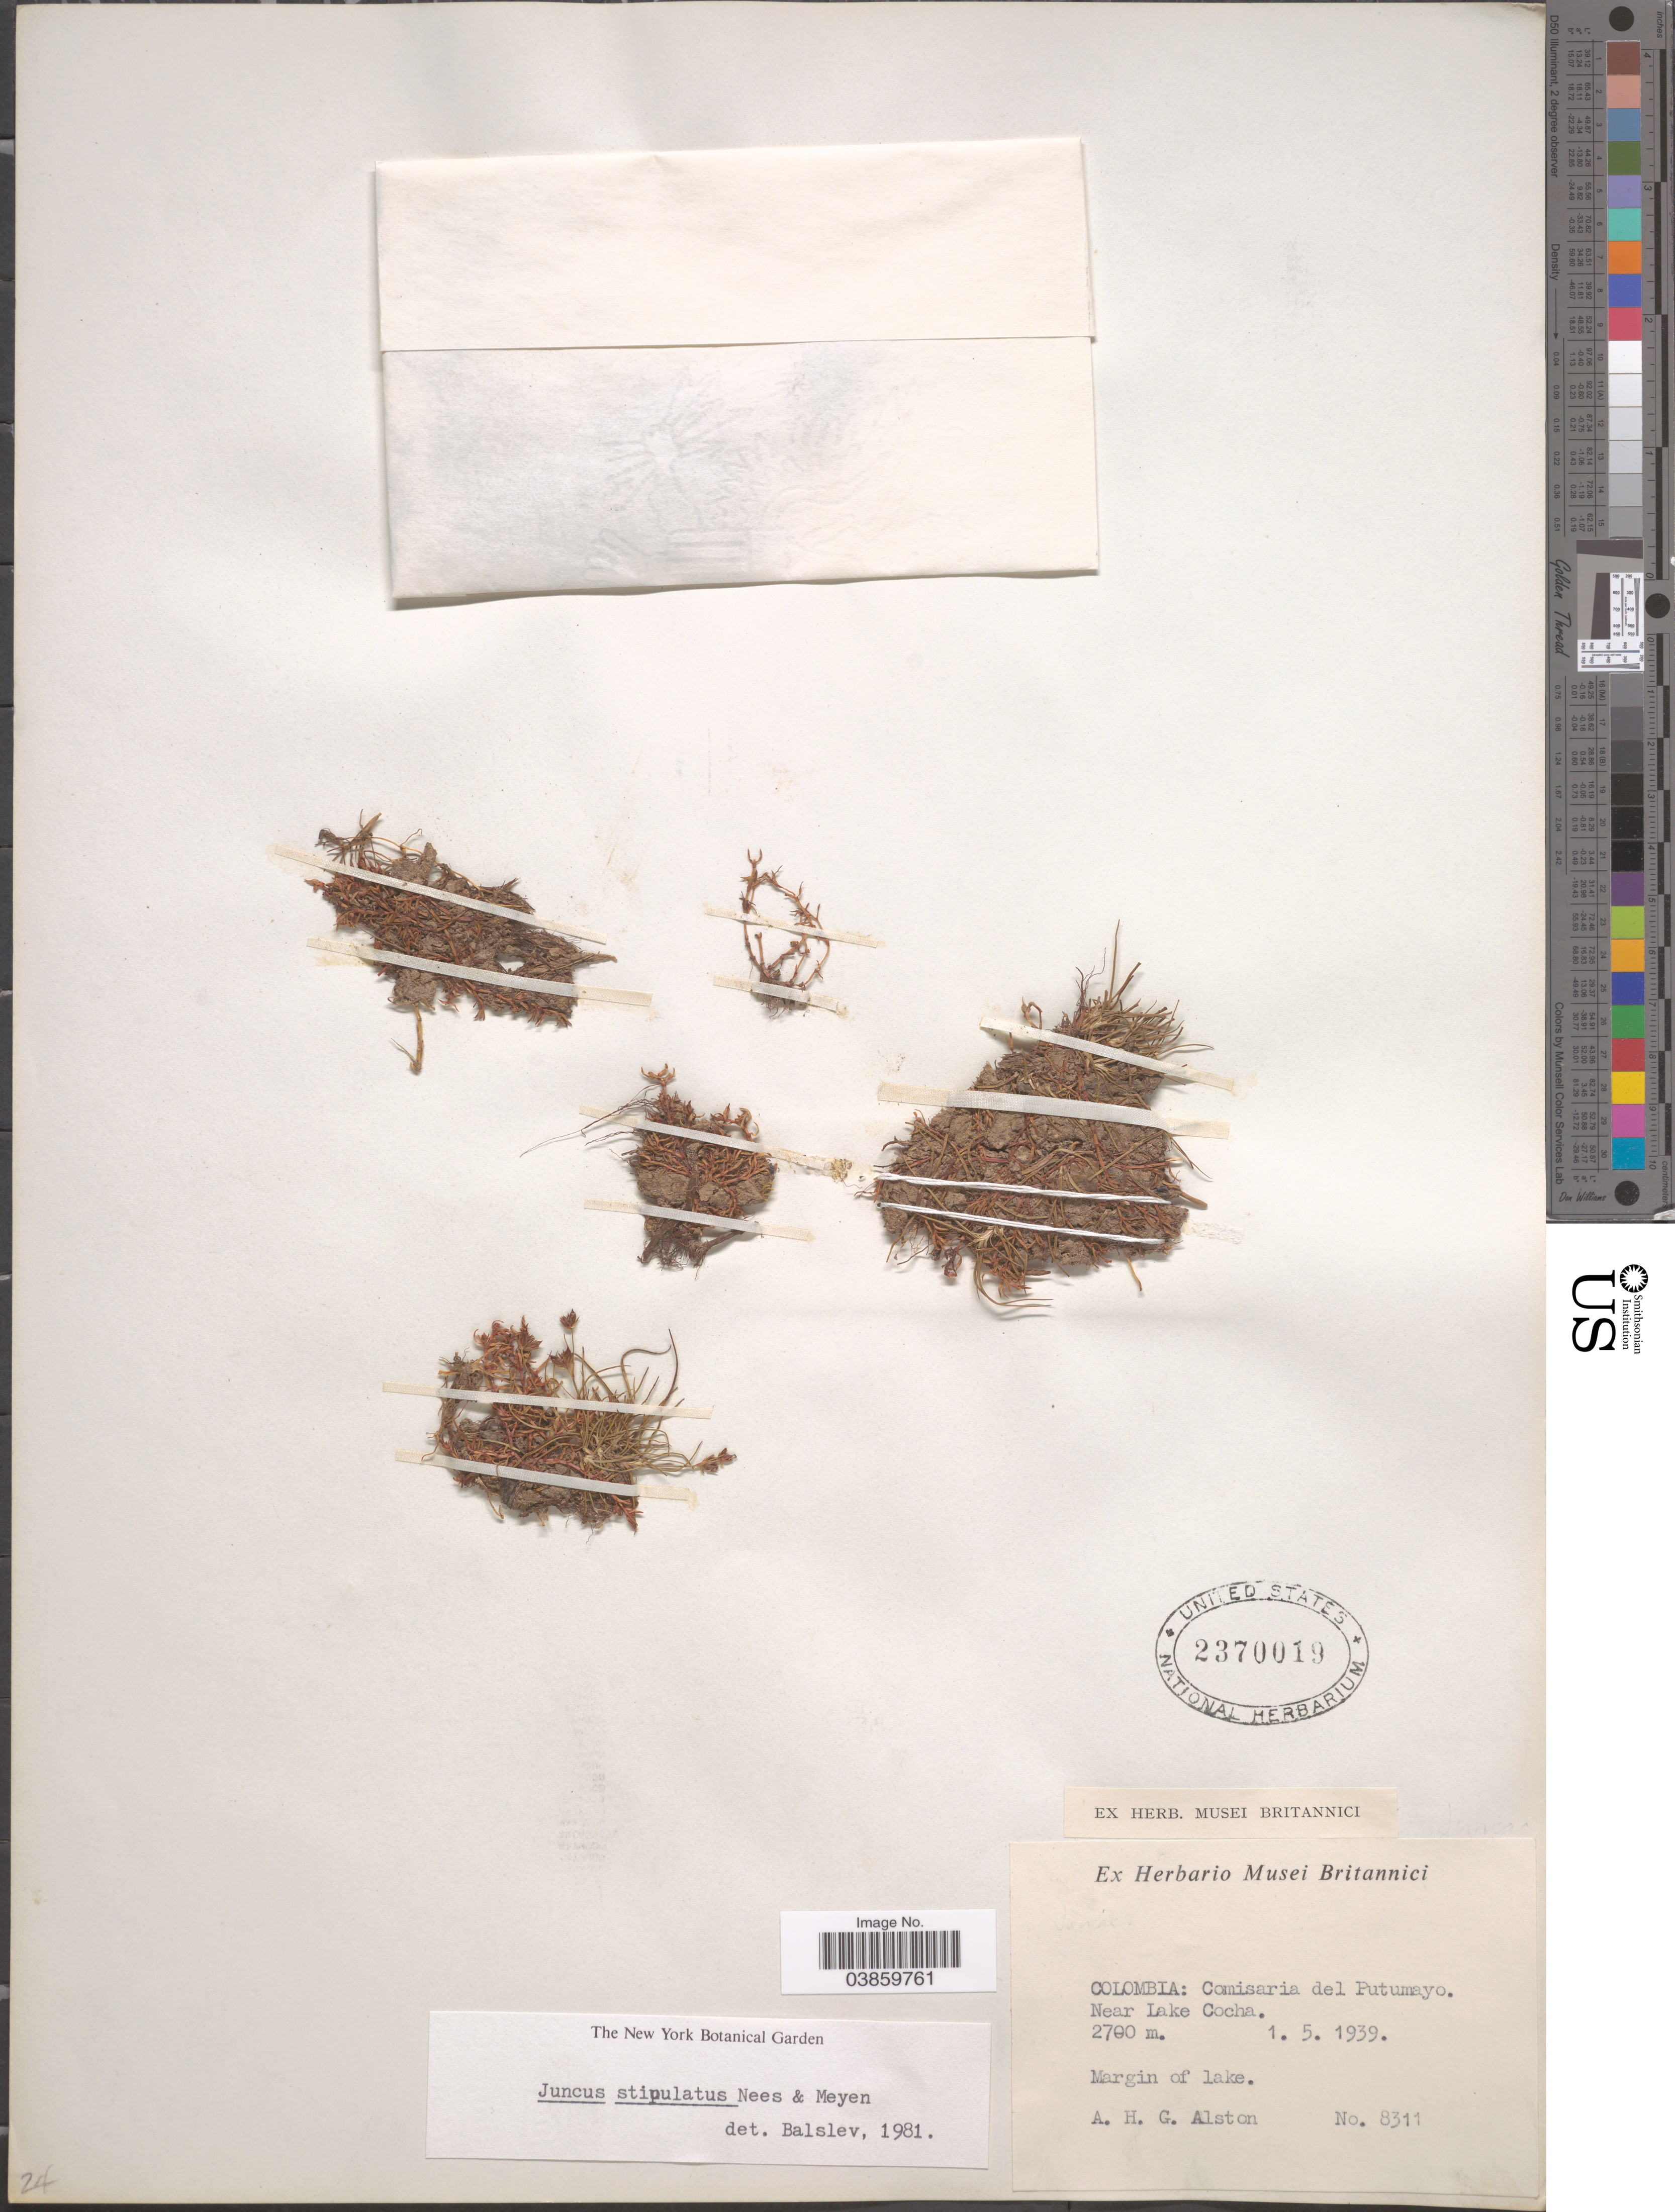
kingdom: Plantae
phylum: Tracheophyta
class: Liliopsida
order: Poales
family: Juncaceae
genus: Juncus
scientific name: Juncus stipulatus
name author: Nees & Meyen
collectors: A. H. Alston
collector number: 8311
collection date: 1939-05-01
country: Colombia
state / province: Putumayo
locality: Comisaria del Putumayo. Near Lake Cocha. Margin of lake.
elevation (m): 2700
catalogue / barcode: US 2370019